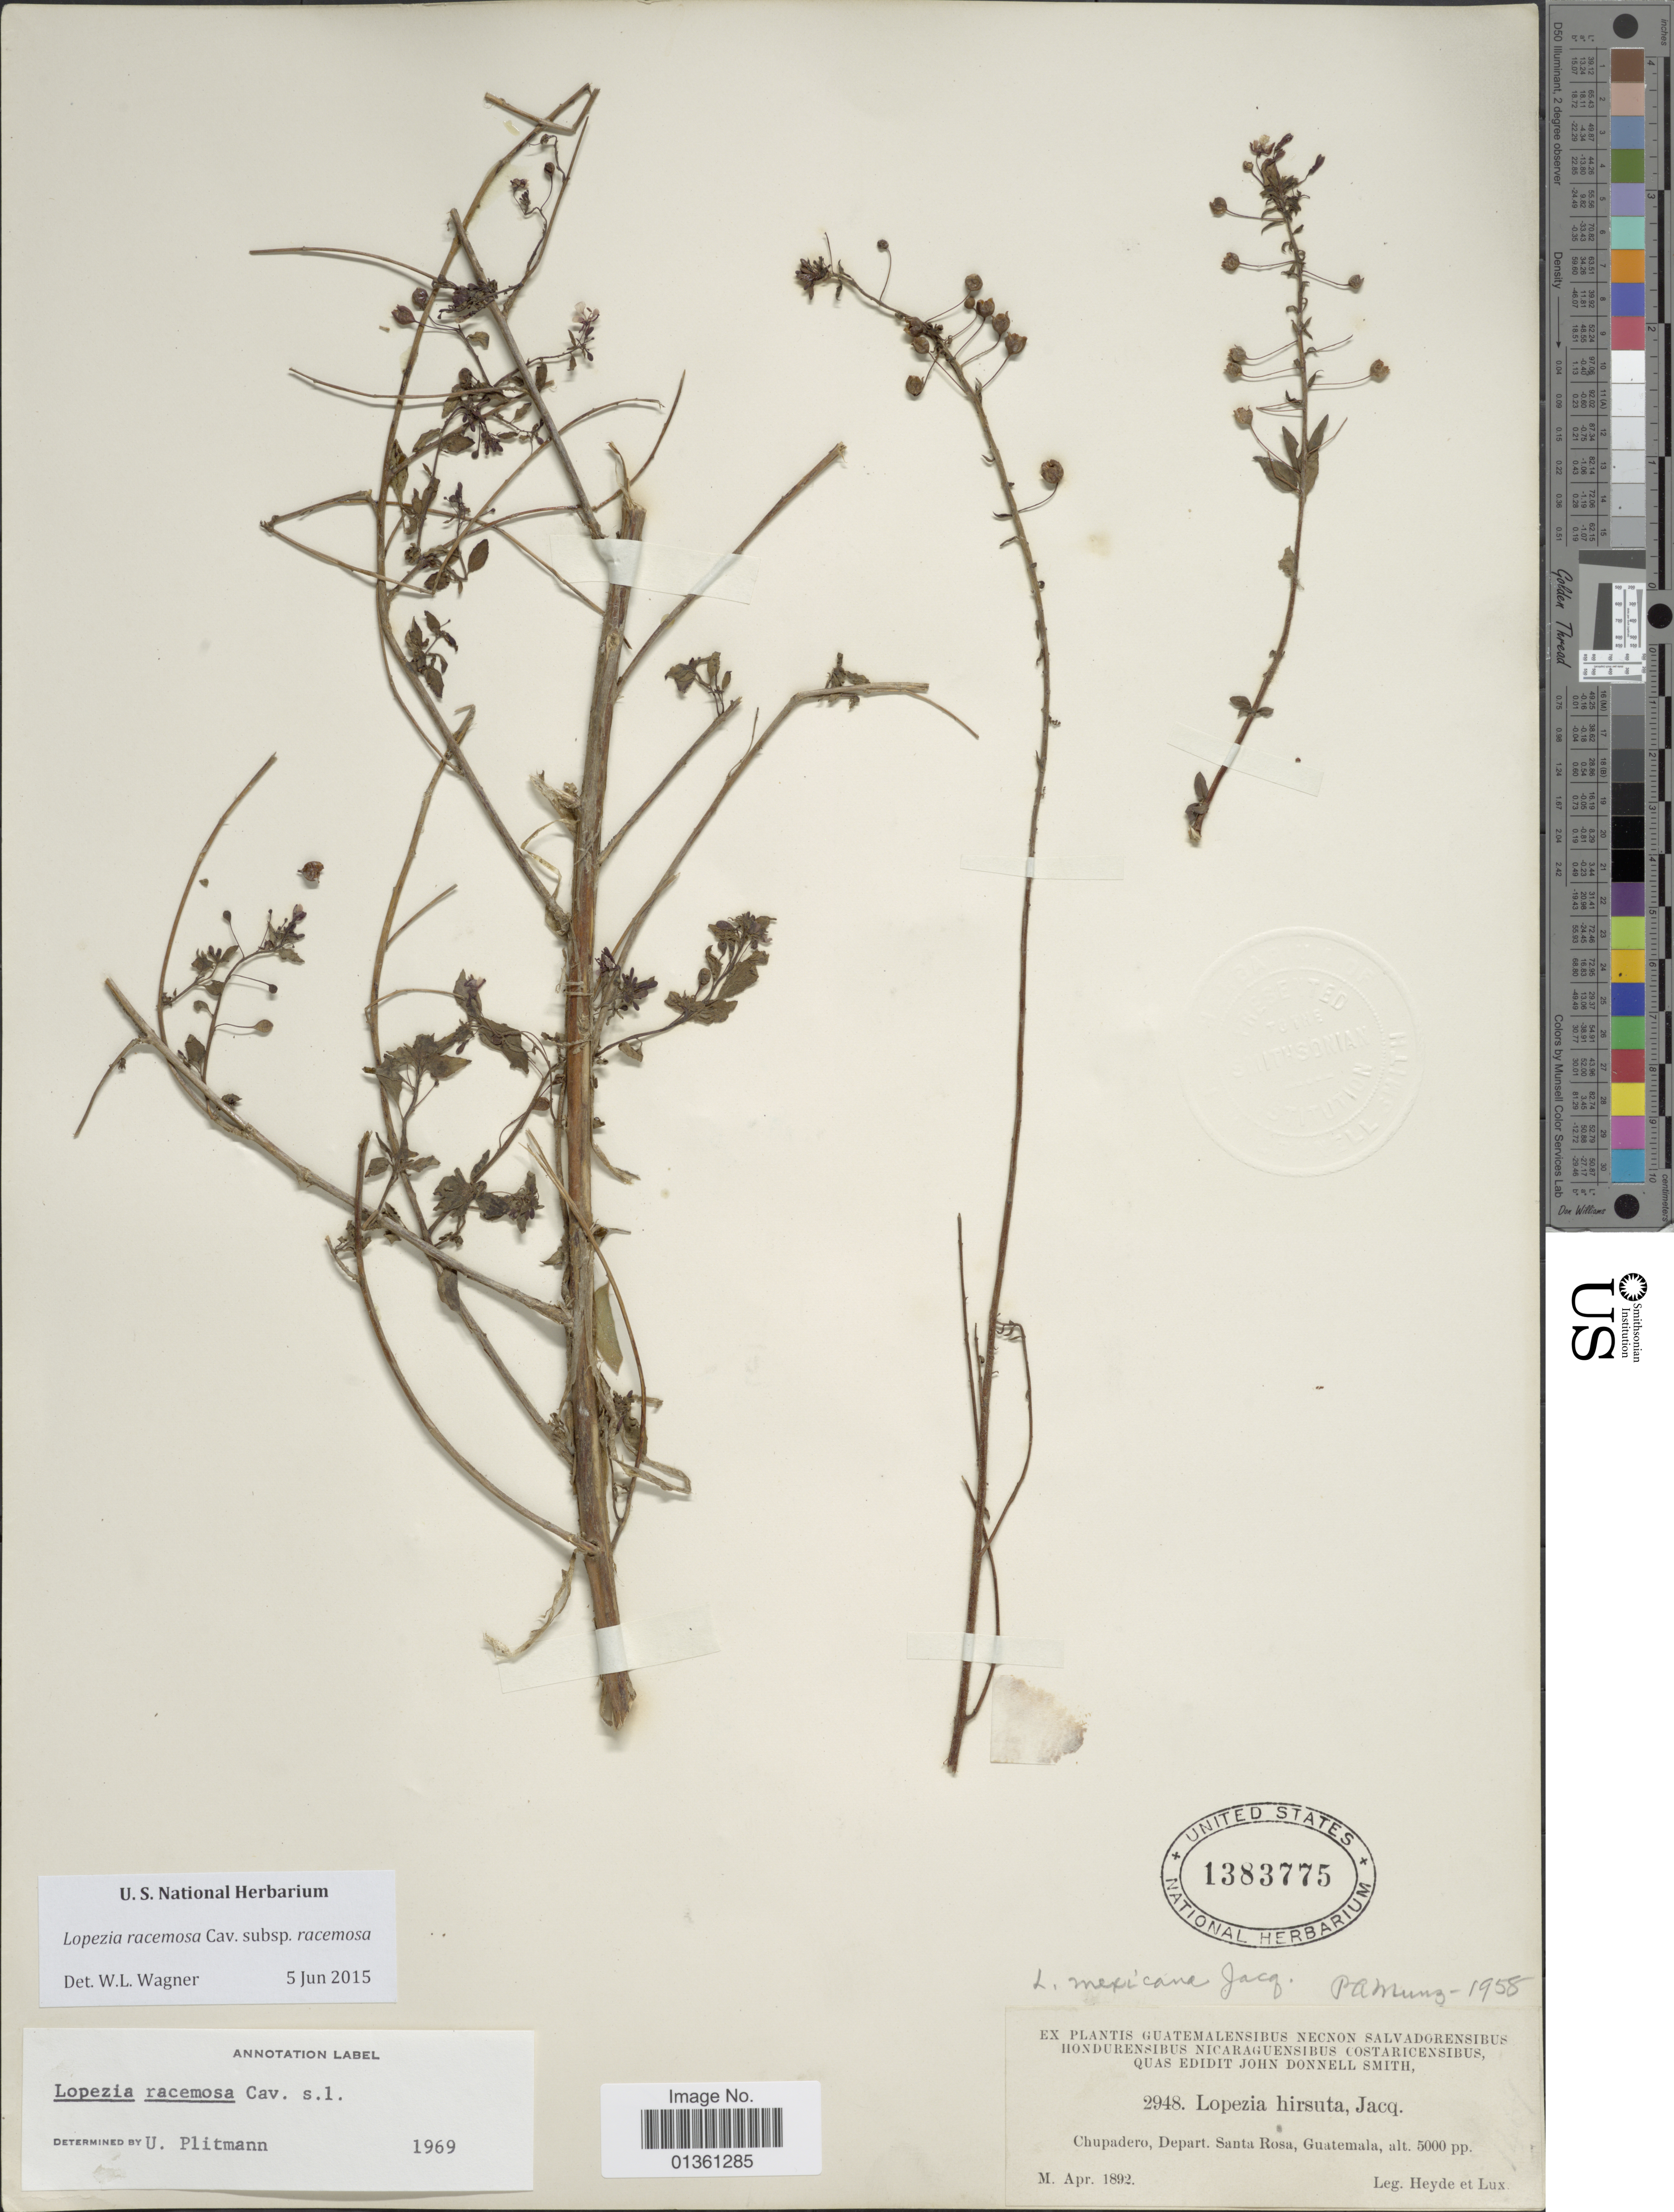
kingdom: Plantae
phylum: Tracheophyta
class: Magnoliopsida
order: Myrtales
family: Onagraceae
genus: Lopezia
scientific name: Lopezia racemosa subsp. racemosa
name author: Cav.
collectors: Heyde & Lux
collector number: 2948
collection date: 1892-04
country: Guatemala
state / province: Santa Rosa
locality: Chupadero.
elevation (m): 1524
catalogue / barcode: US 1383775